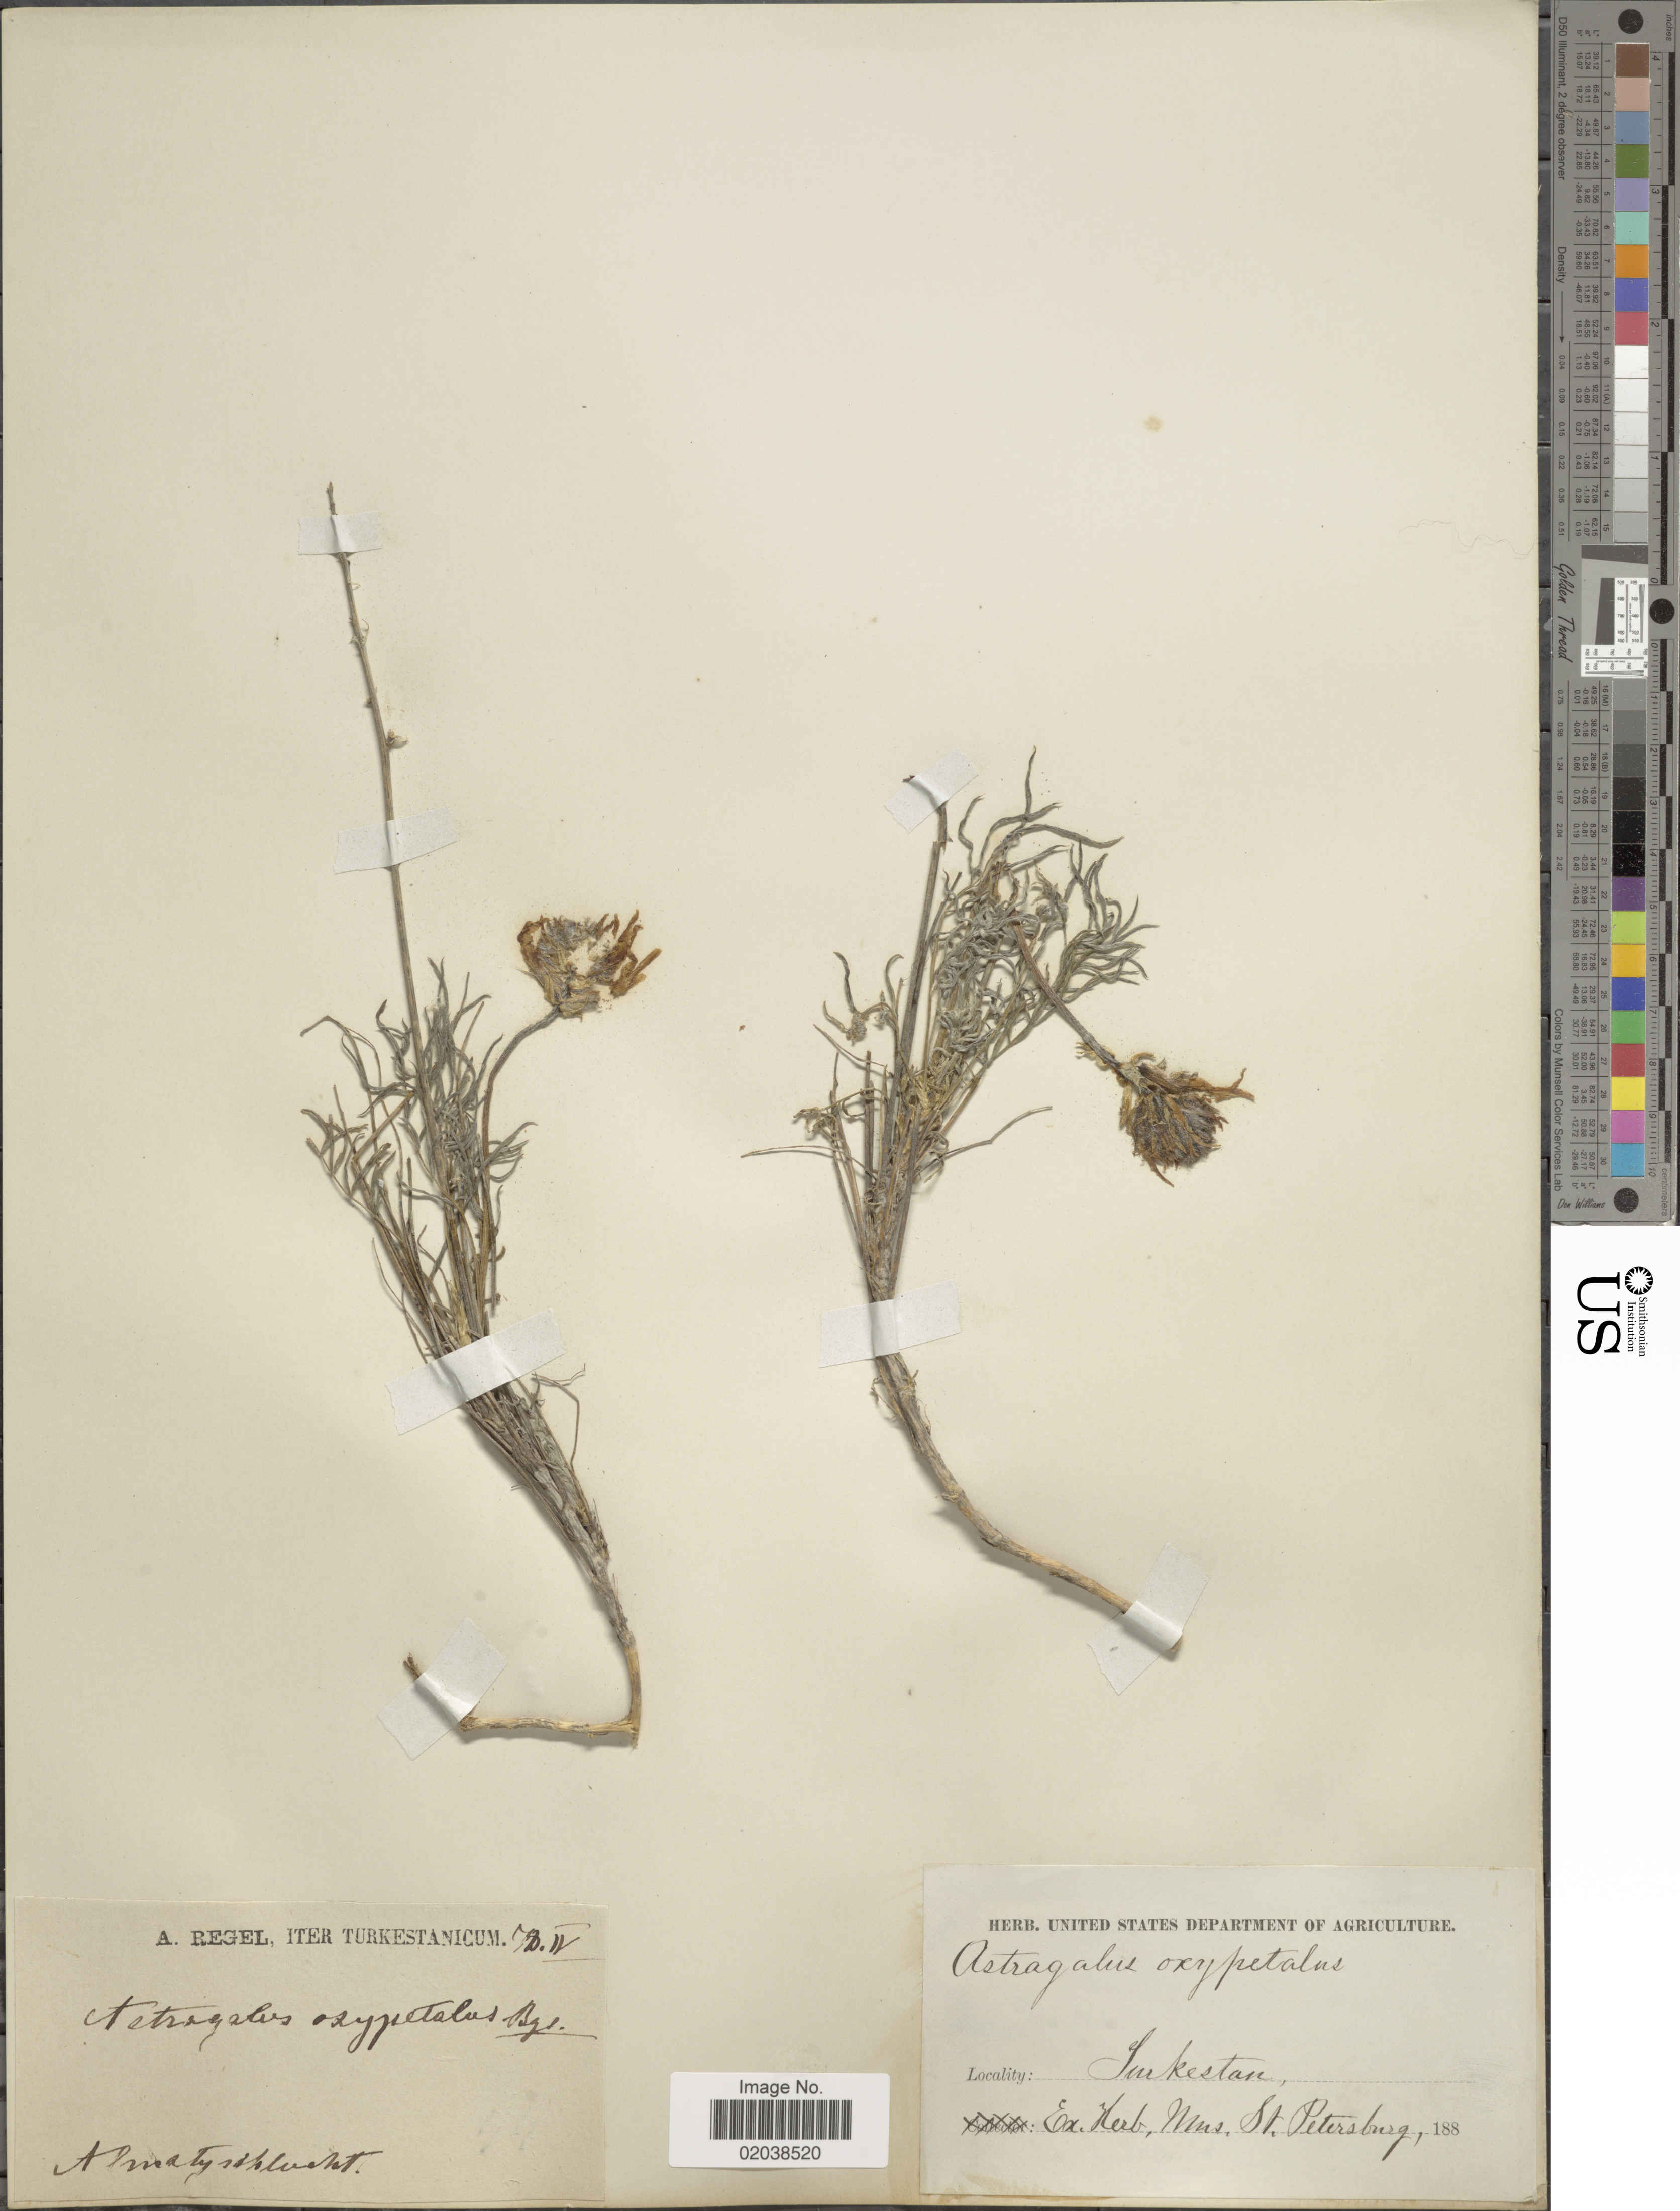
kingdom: Plantae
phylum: Tracheophyta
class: Magnoliopsida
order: Fabales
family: Fabaceae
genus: Astragalus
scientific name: Astragalus oxypetalus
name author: Bunge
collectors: A. Regel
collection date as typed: Transcribed d/m/y: 8/6/188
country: Kazakhstan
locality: Turkestan. [illegible text]